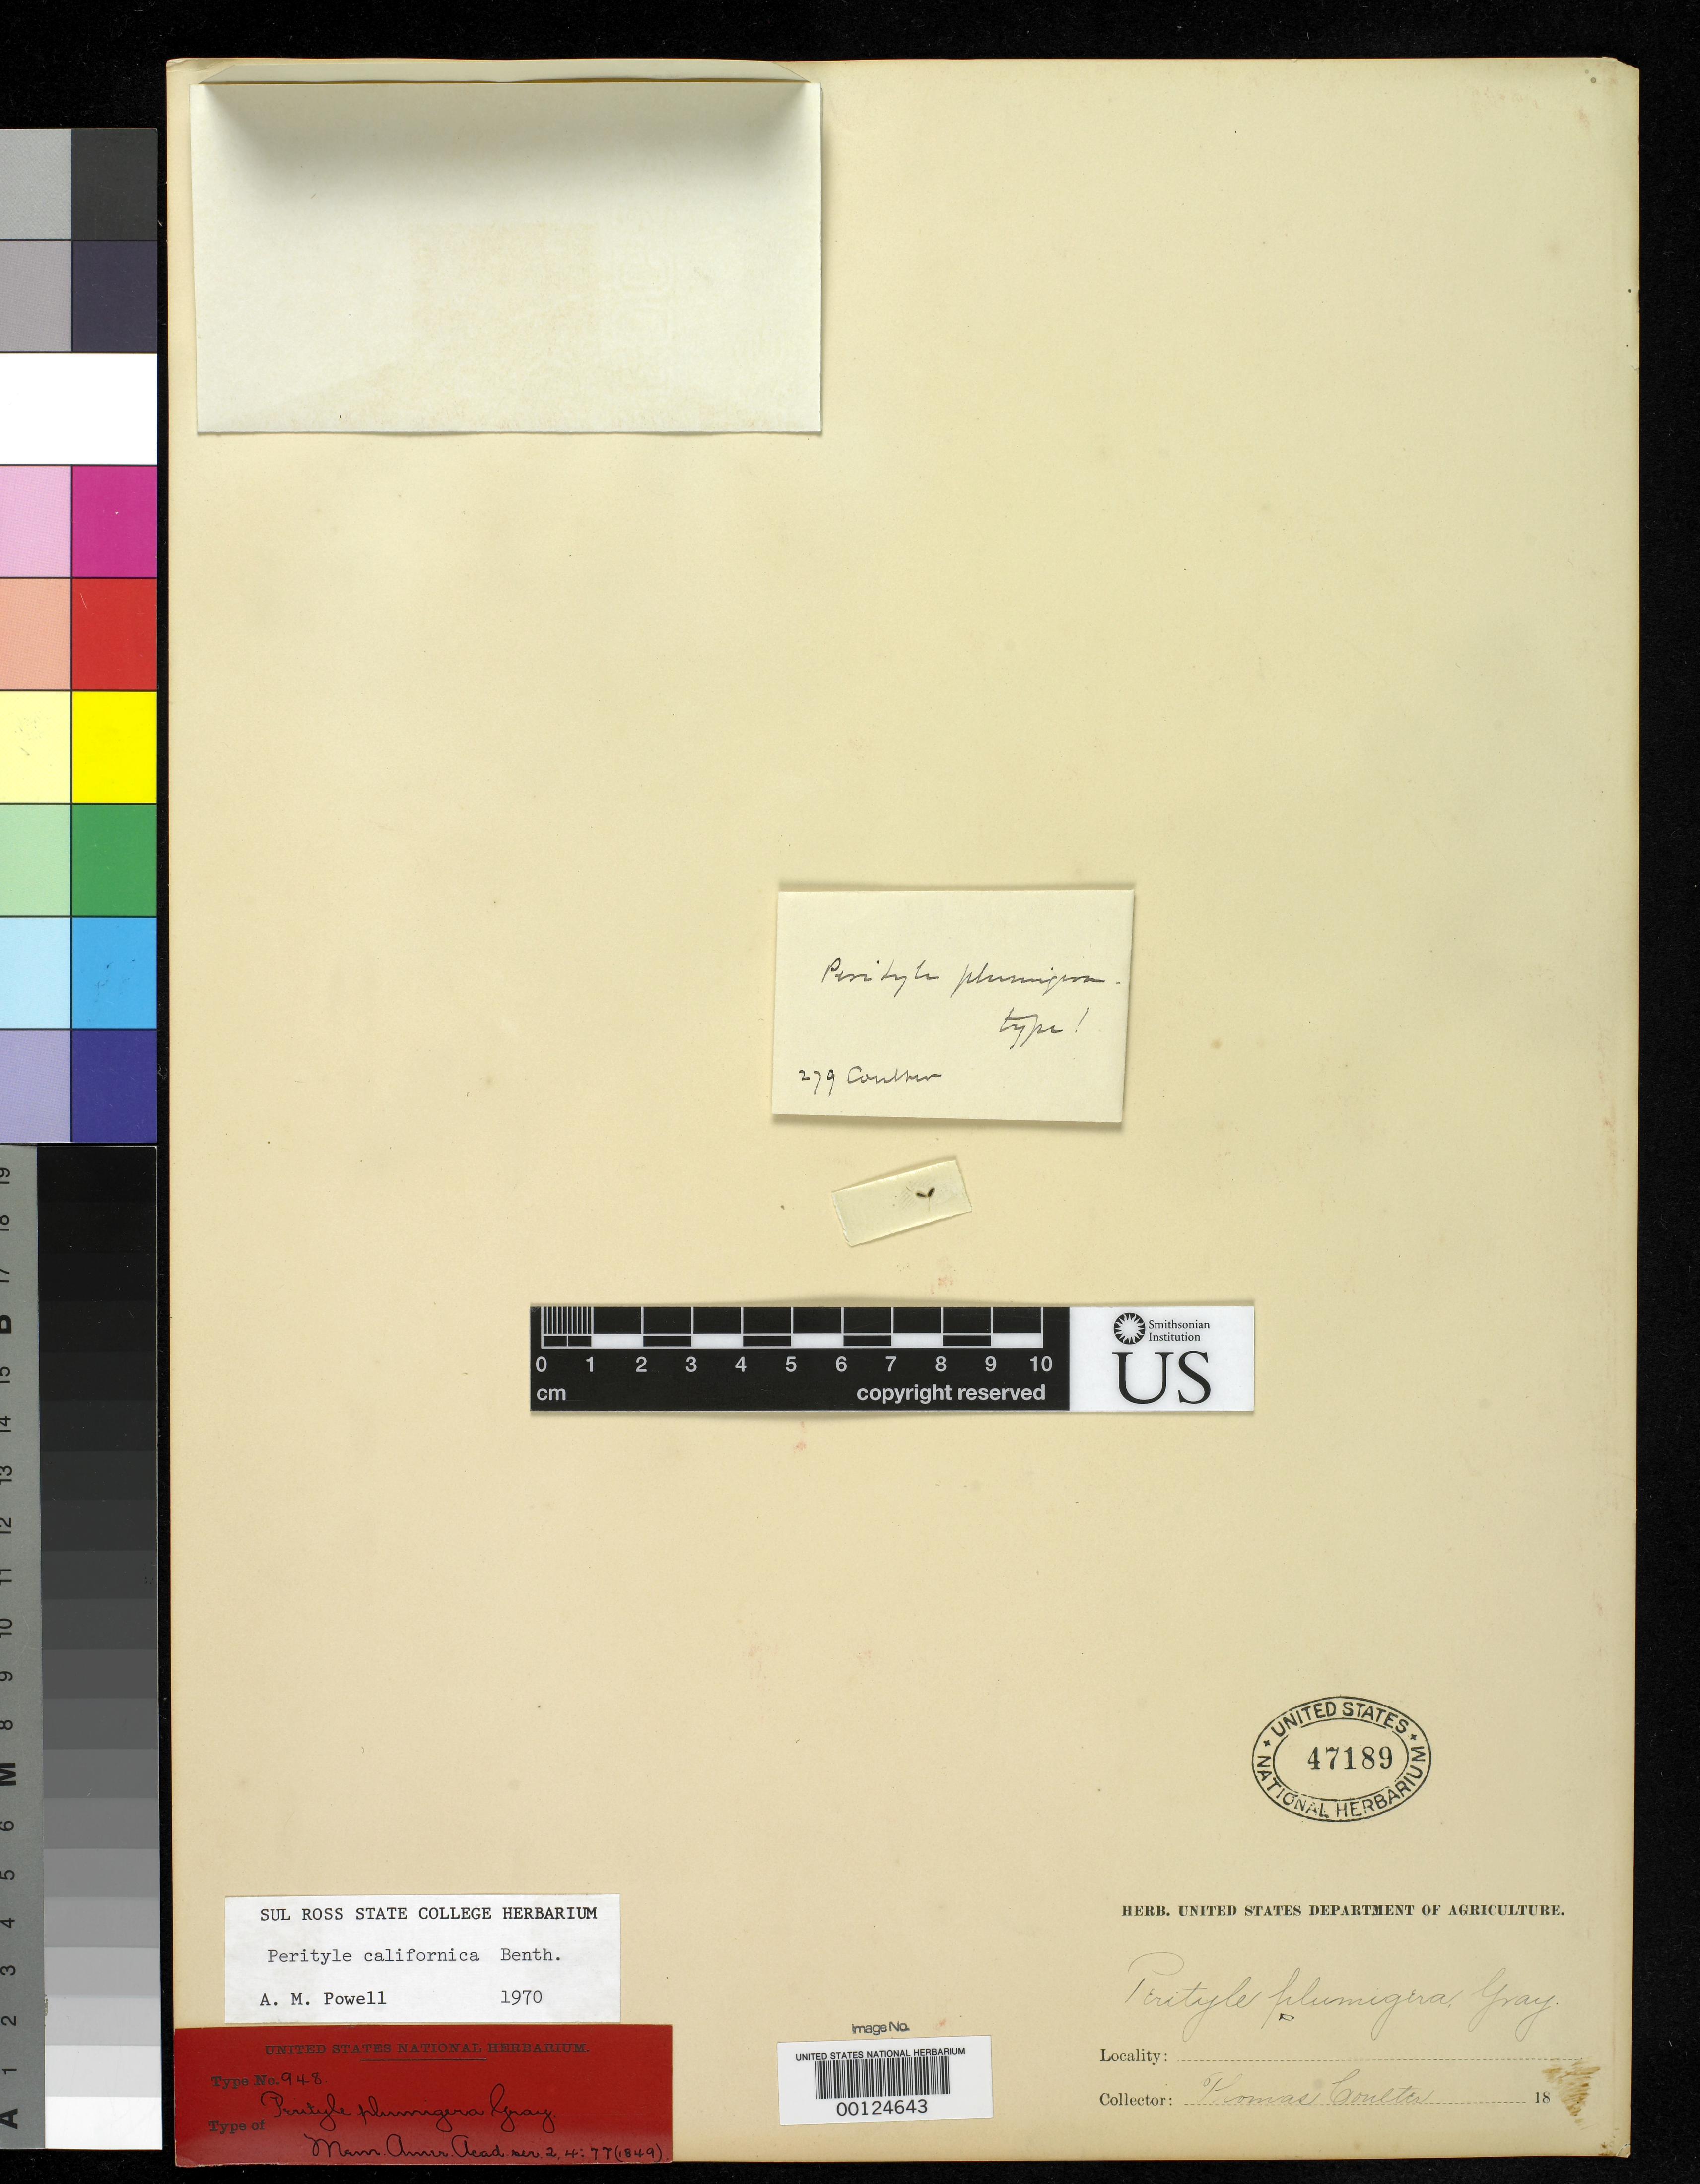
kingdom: Plantae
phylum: Tracheophyta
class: Magnoliopsida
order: Asterales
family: Asteraceae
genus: Perityle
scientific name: Perityle plumigera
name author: Harv. & A. Gray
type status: Type Fragment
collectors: T. Coulter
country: United States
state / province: California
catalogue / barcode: US 47189